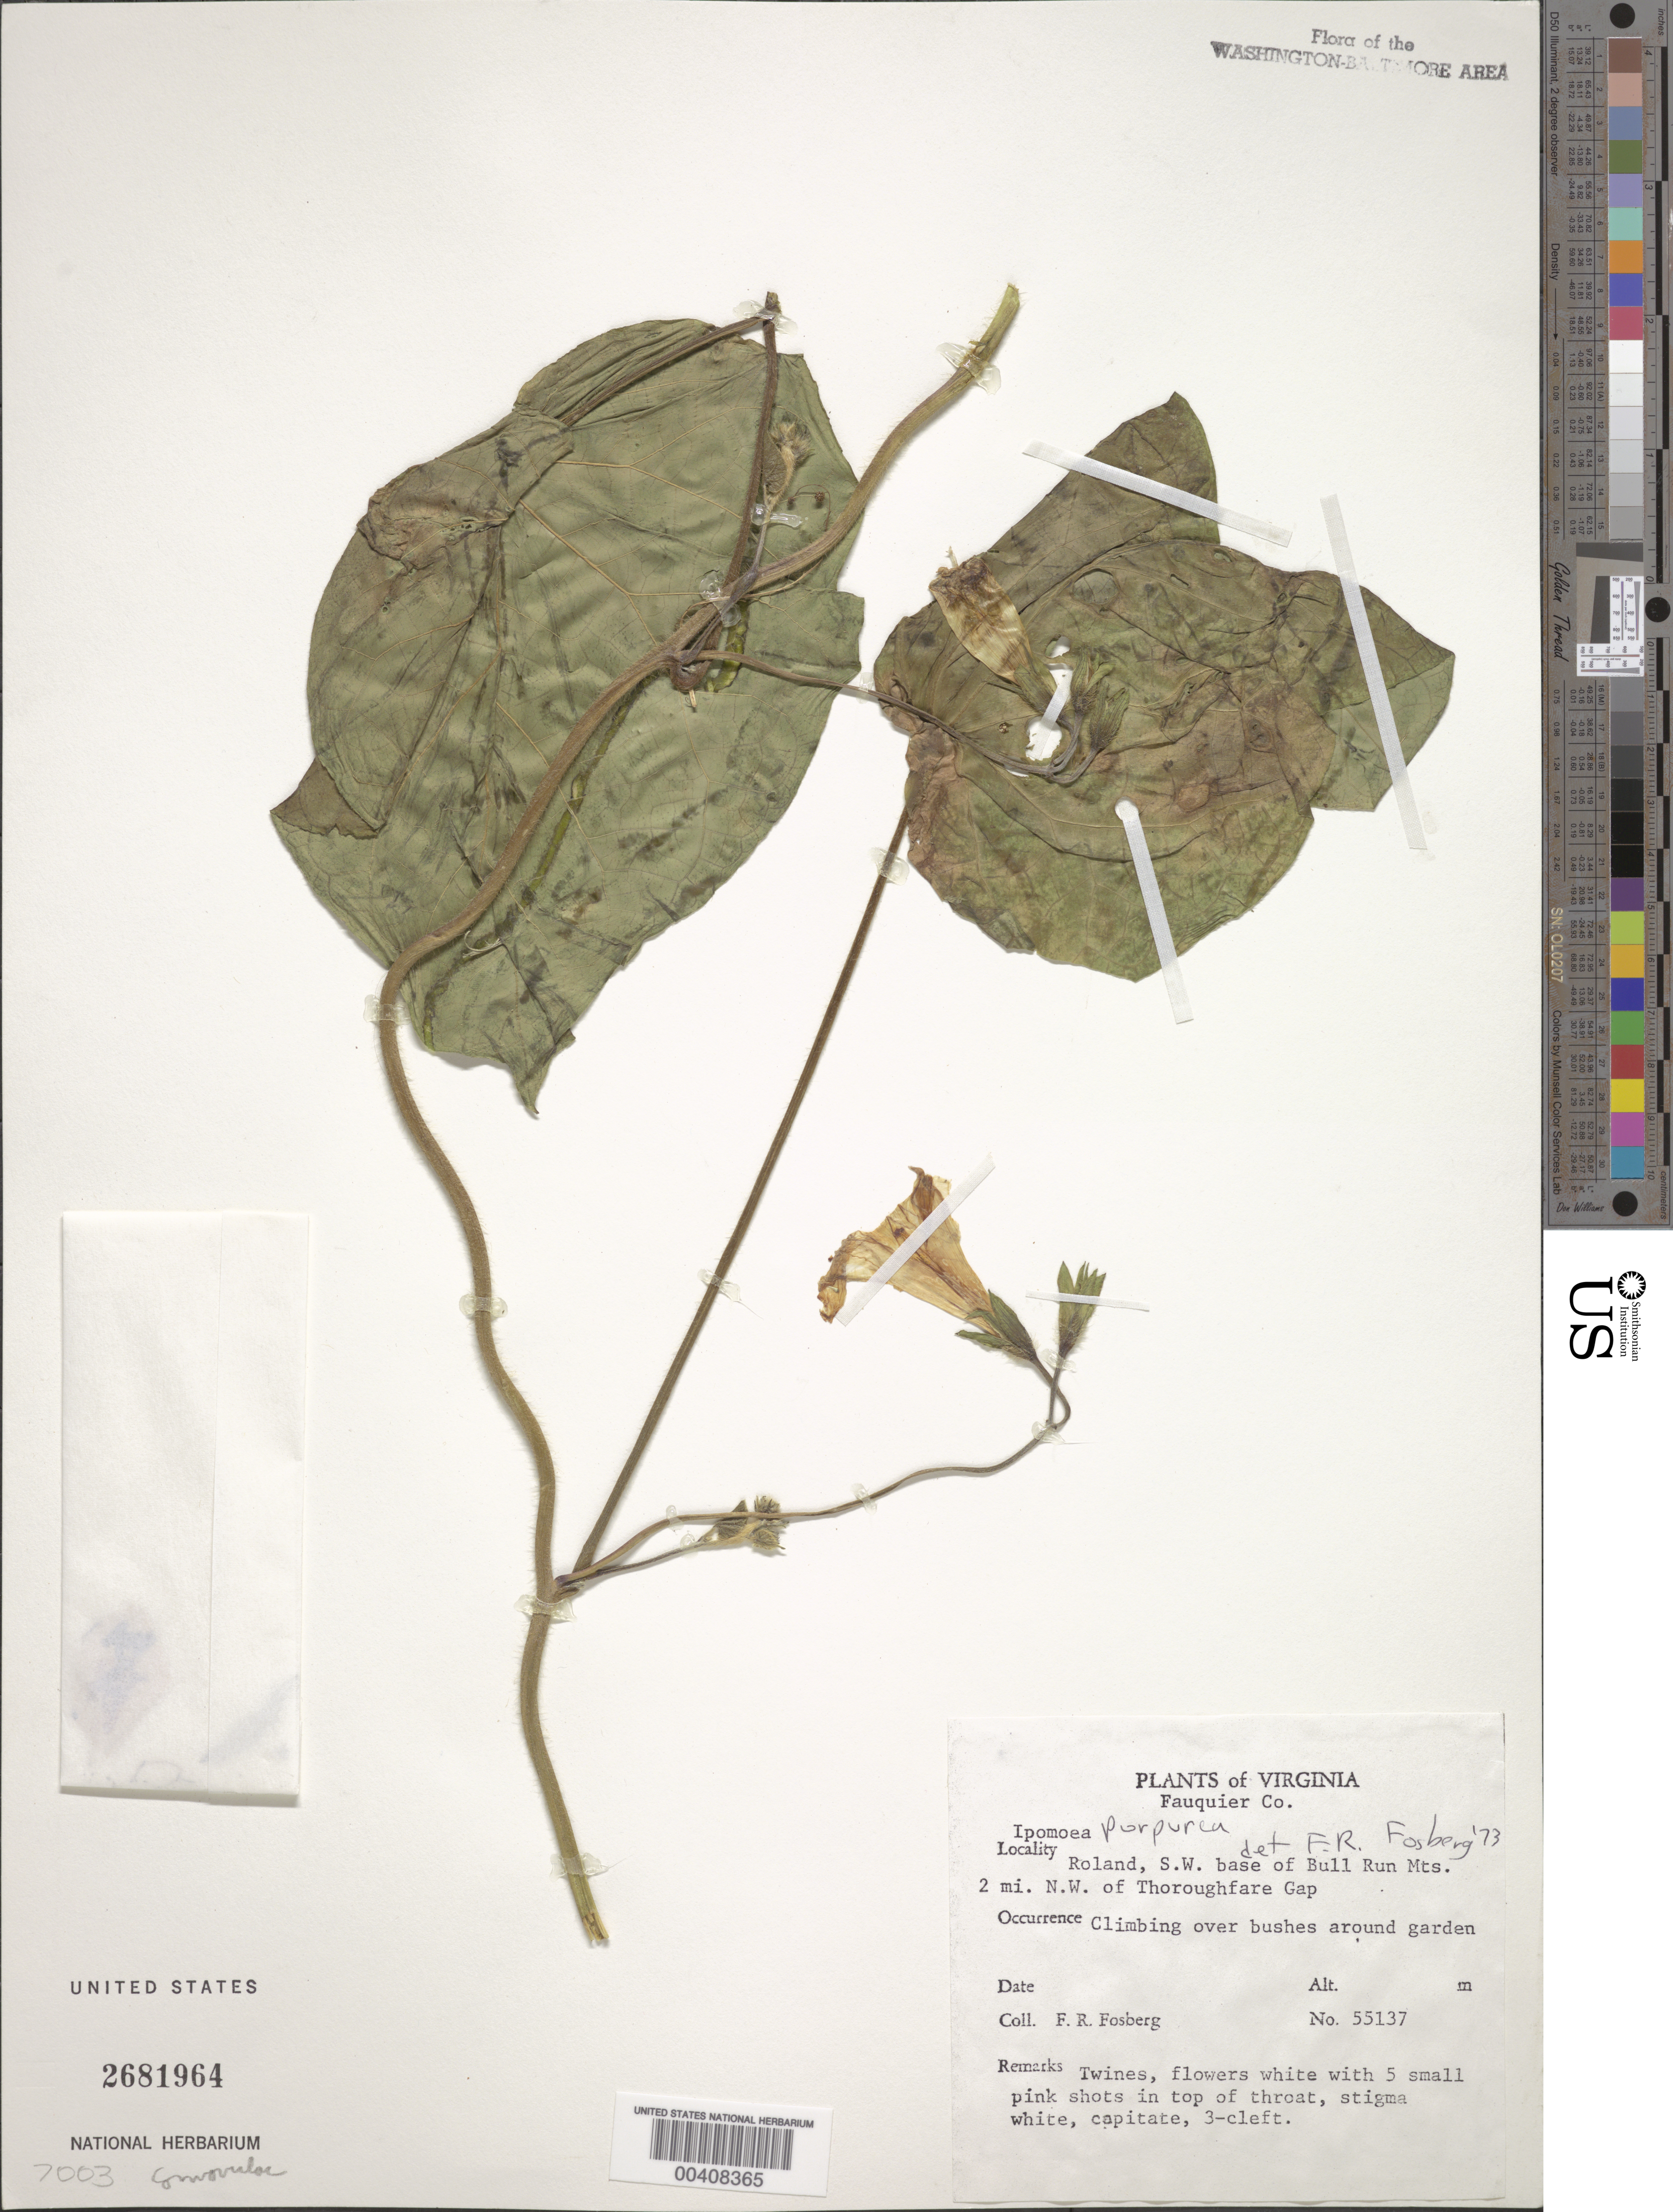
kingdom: Plantae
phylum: Tracheophyta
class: Magnoliopsida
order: Solanales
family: Convolvulaceae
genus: Ipomoea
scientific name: Ipomoea purpurea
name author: (L.) Roth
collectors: F. R. Fosberg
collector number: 55137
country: United States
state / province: Virginia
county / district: Fauquier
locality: Roland, SW base of Bull Run Mts., 2 mi. NW of Thoroughfare Gap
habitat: On bushes around garden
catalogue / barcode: US 2681964